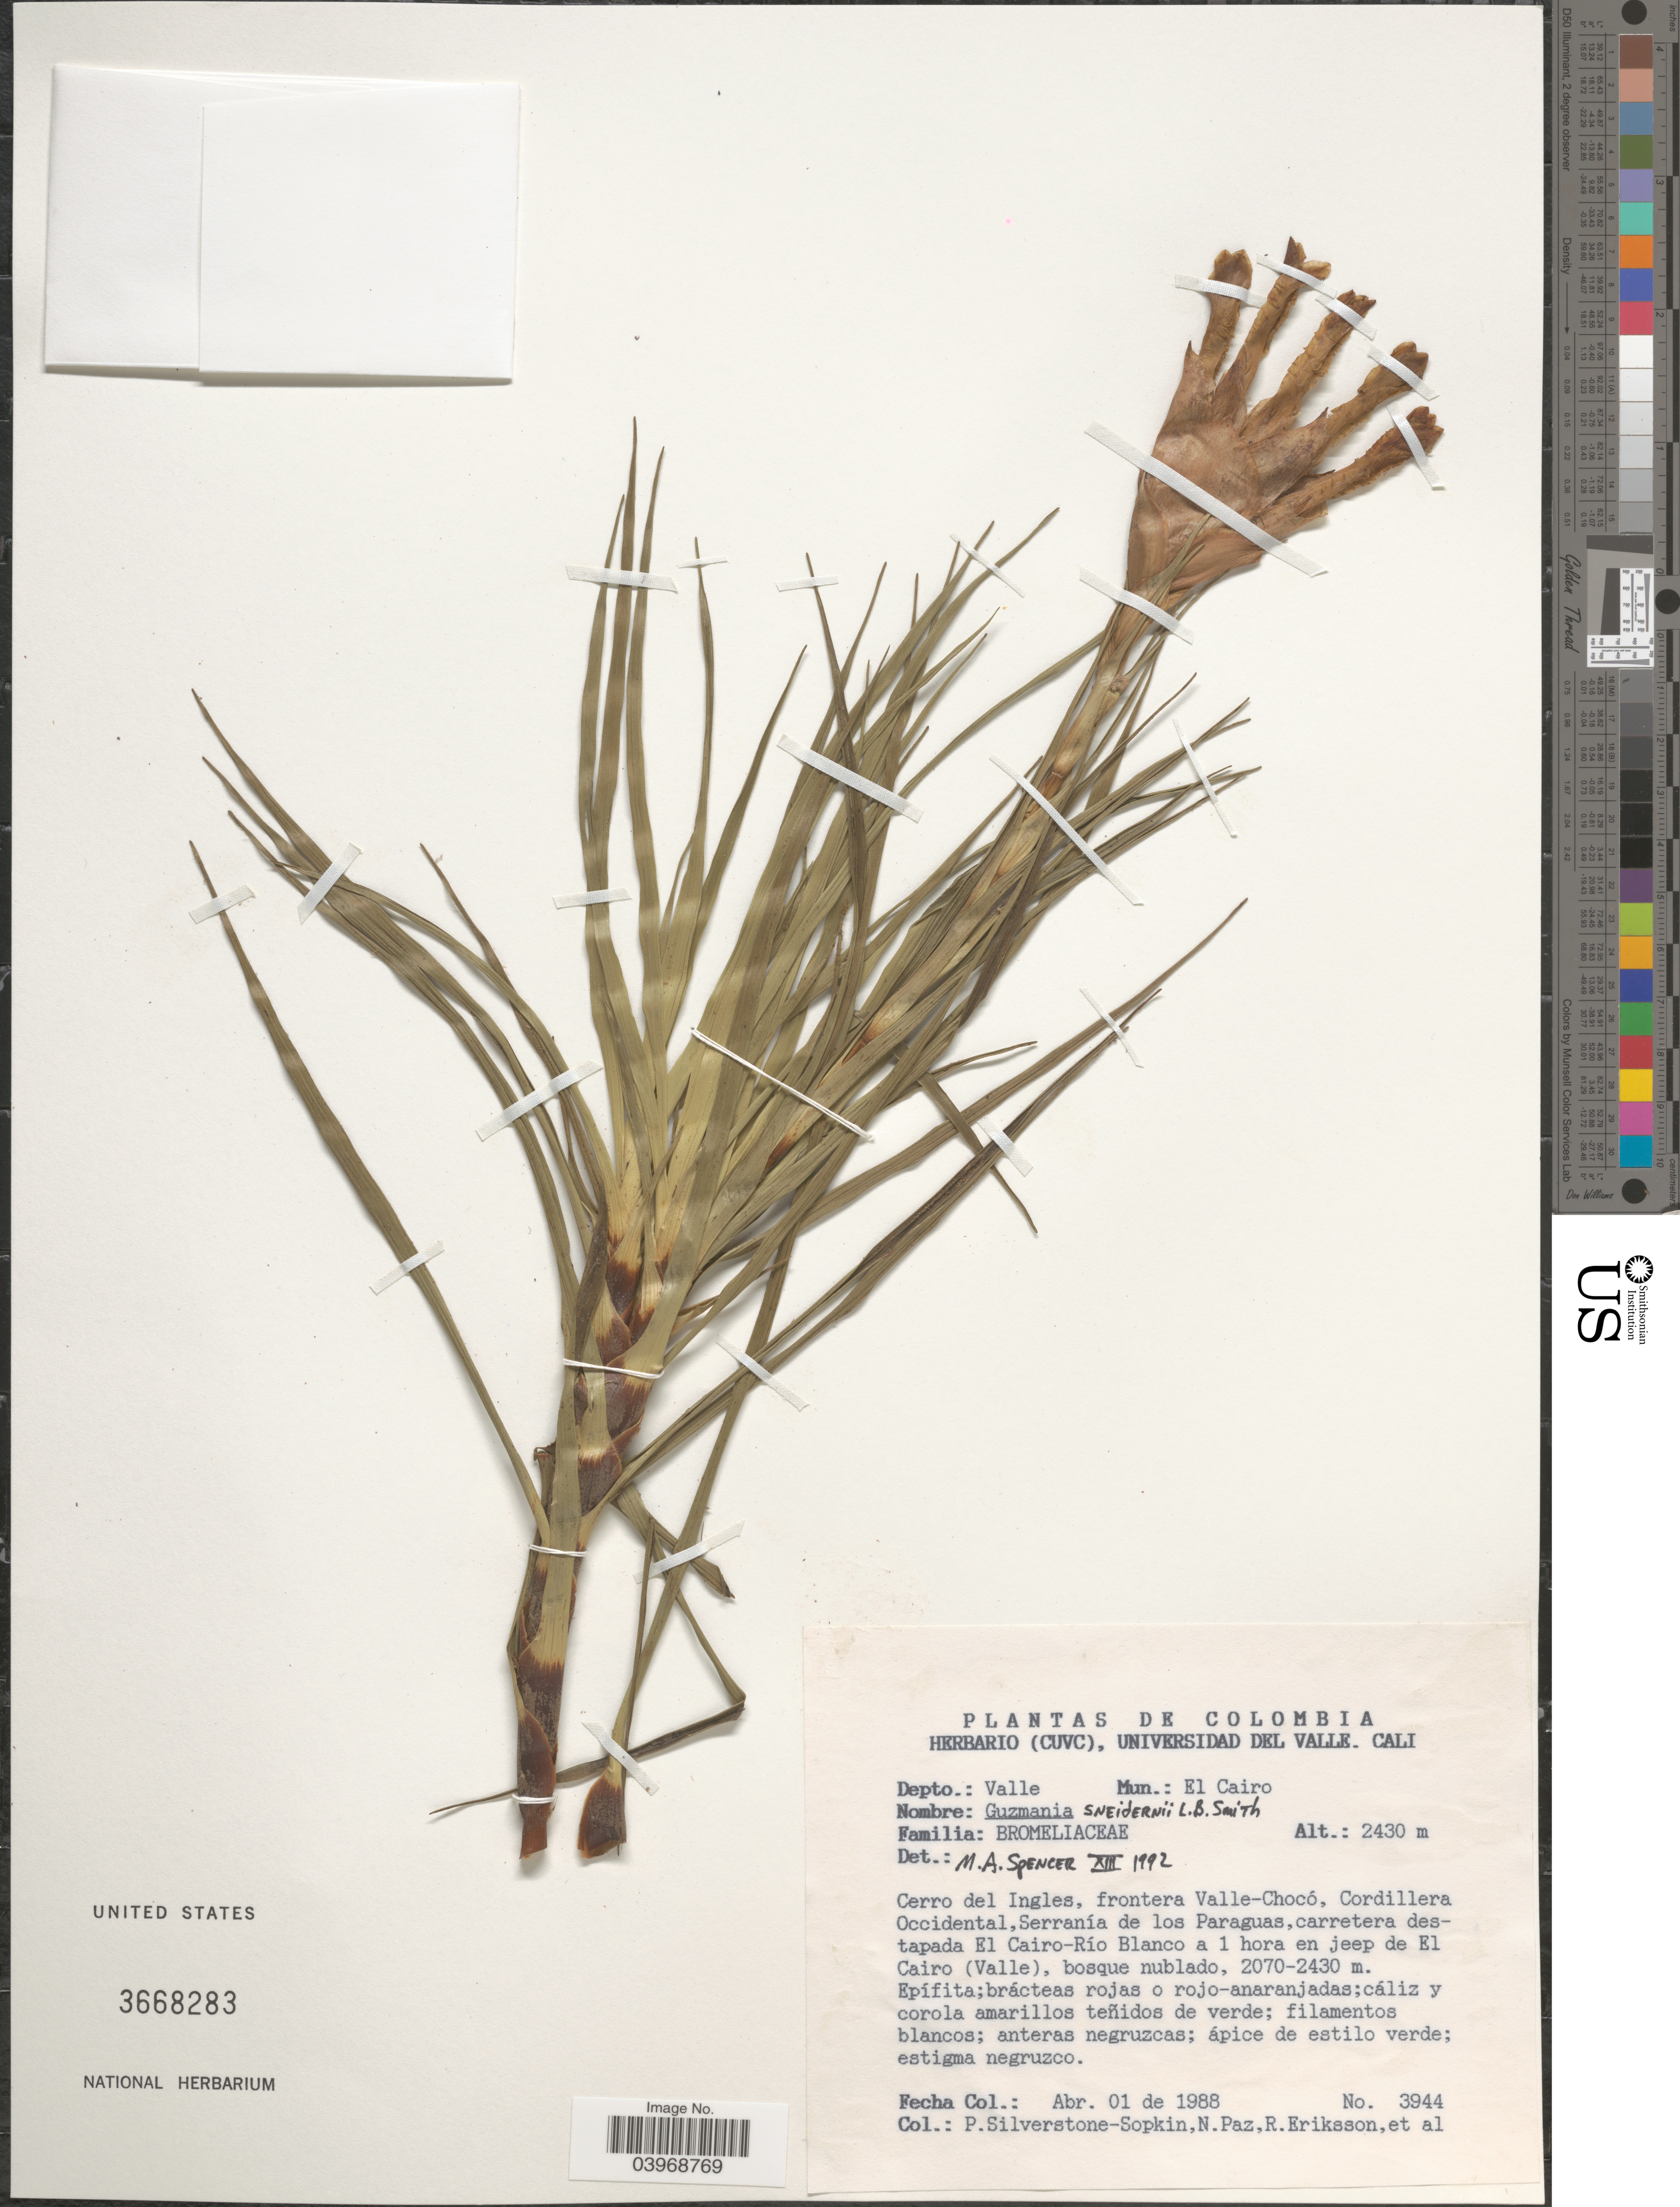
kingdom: Plantae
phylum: Tracheophyta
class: Liliopsida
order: Poales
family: Bromeliaceae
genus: Guzmania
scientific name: Guzmania sneidernii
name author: L.B. Sm.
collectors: P. A. Silverstone-Sopkin, N. Paz, R. Eriksson & et al.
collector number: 3944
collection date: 1988-04-01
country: Colombia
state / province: Valle del Cauca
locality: Depto.: Valle. Mun.: El Cairo. Cerro del Ingles, frontera Valle-Chocó, Cordillera Occidental, Serranía de los Paraguas, carretera destapada El Cairo-Río Blanco a 1 hora en jeep de El Cairo (Valle), bosque nublado.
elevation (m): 2070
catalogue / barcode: US 3668283